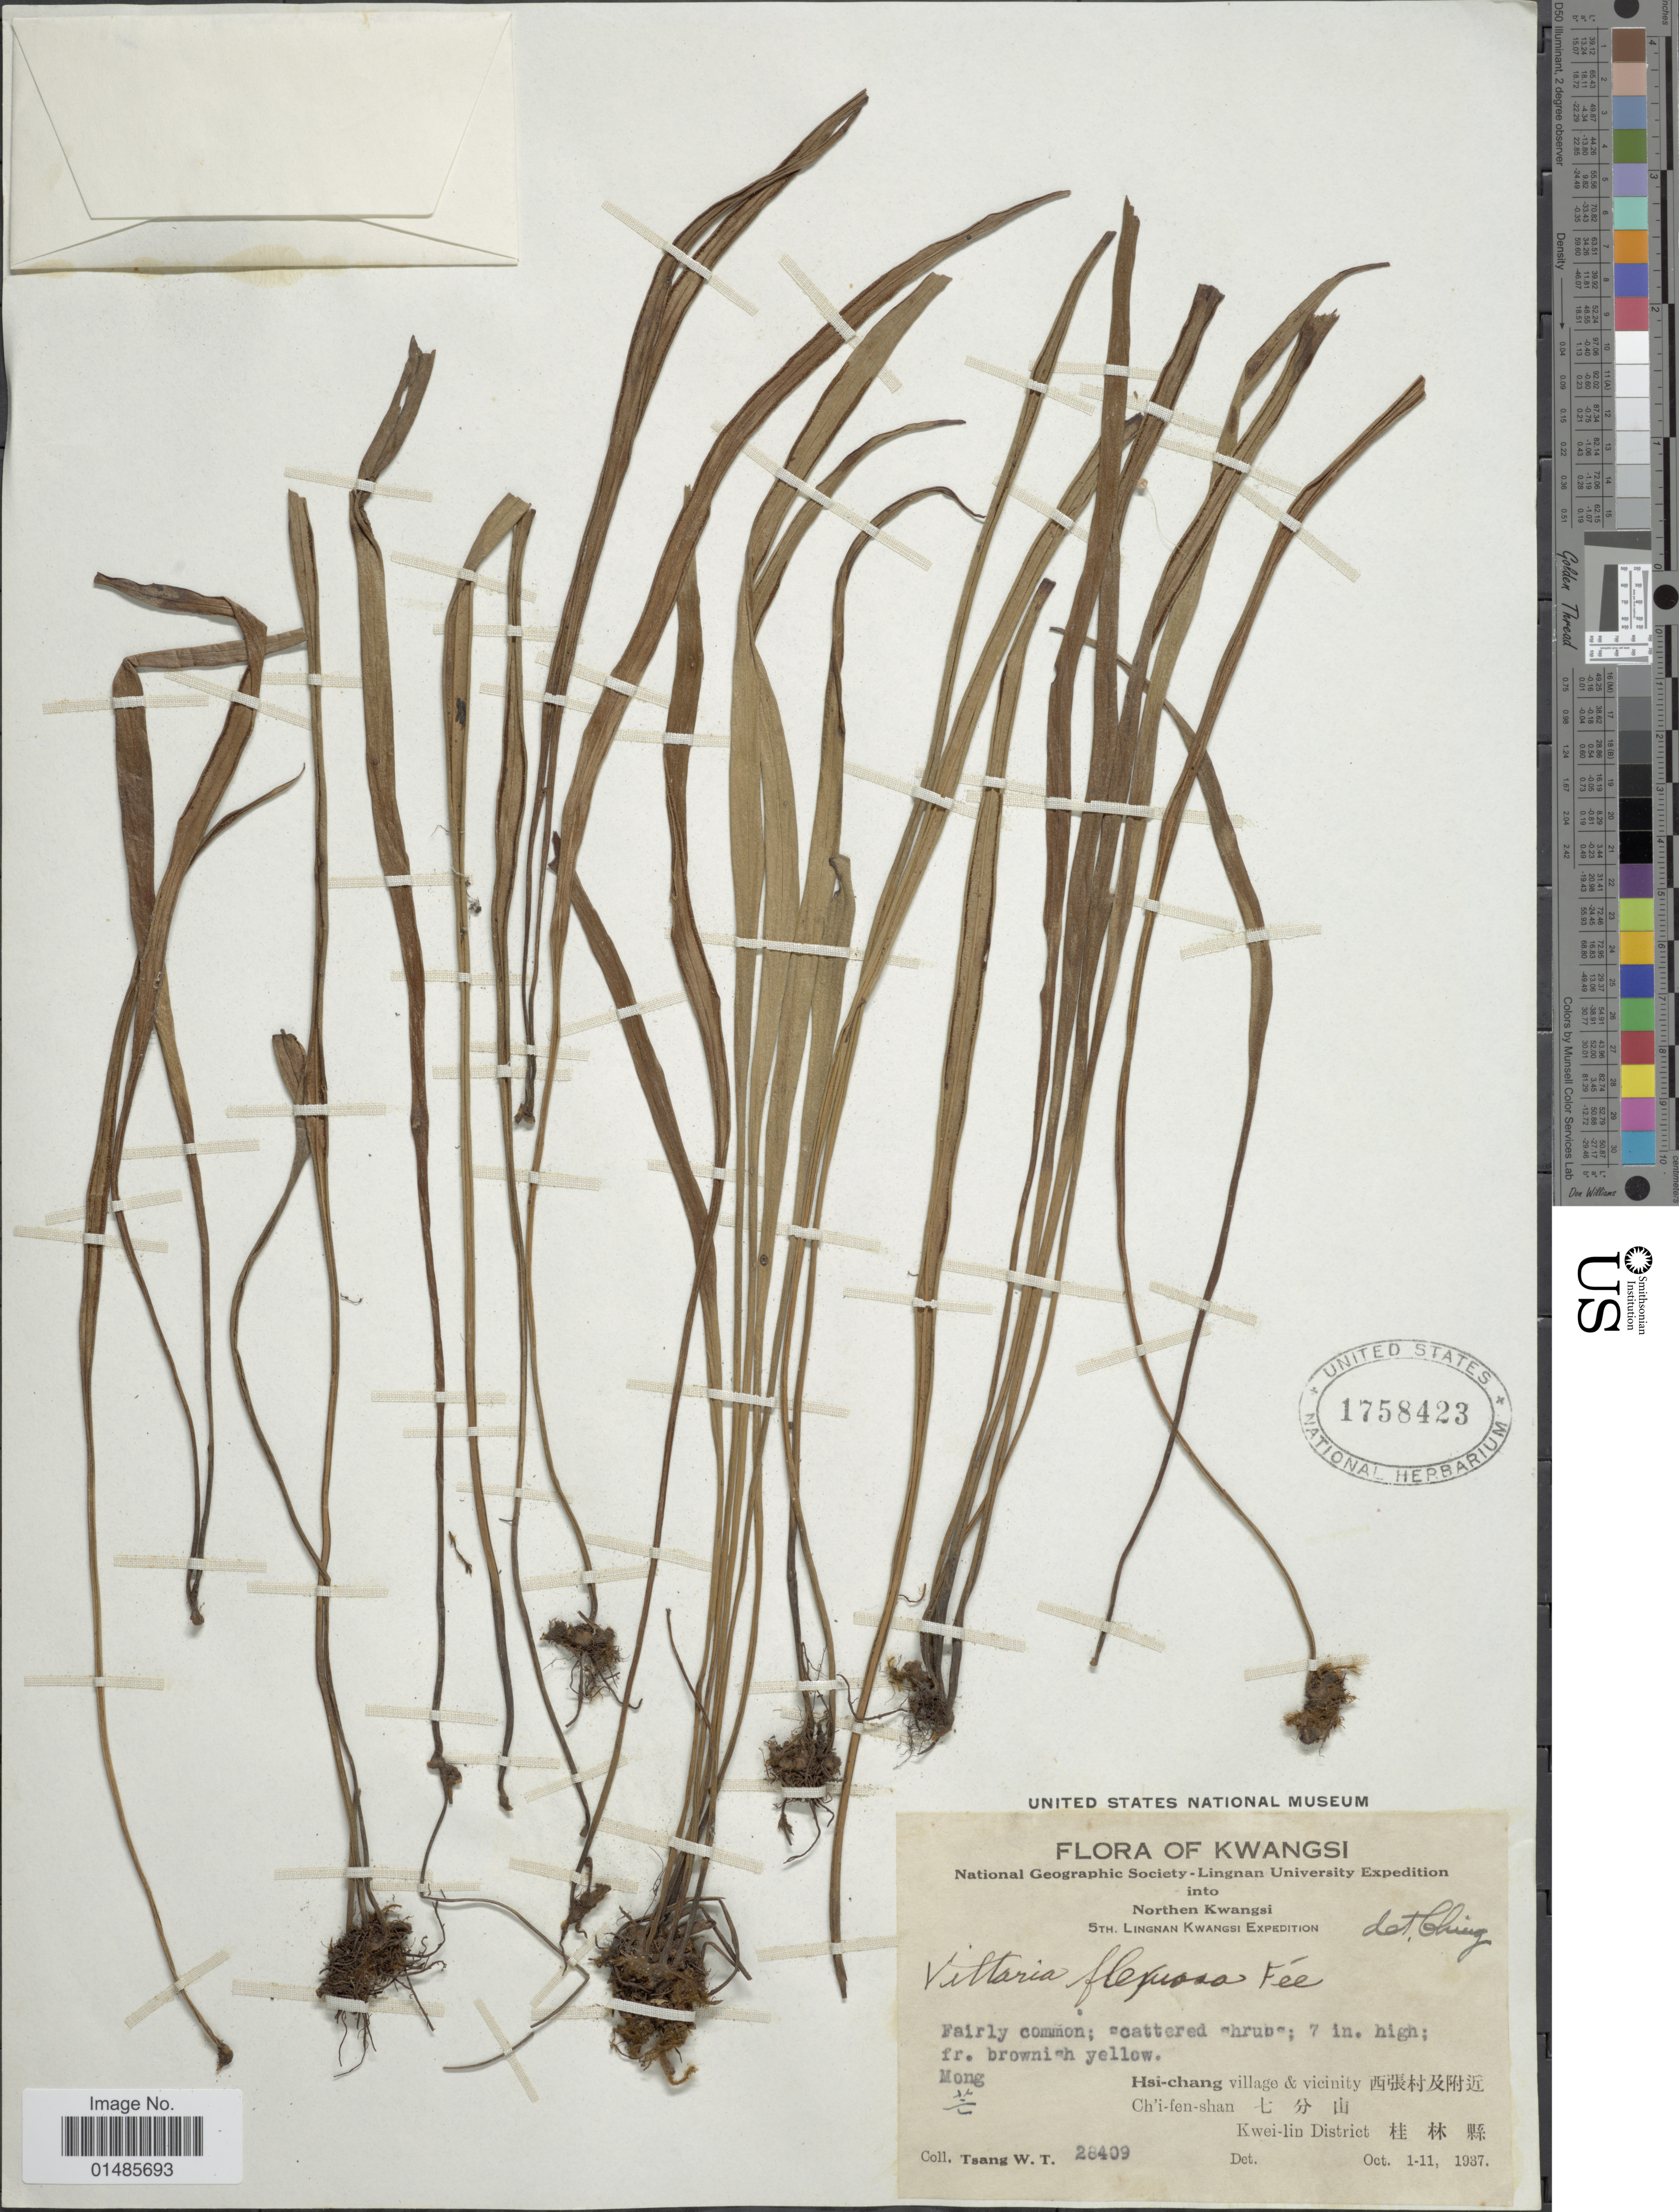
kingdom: Plantae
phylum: Tracheophyta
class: Polypodiopsida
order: Polypodiales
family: Pteridaceae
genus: Haplopteris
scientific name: Haplopteris flexuosa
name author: (Fée) E.H. Crane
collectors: W. T. Tsang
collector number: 28409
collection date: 1937-10-01/1937-10-11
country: China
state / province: Guangxi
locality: Kwangsi. Hsi-chang village & vicinity X. Ch'i-fen-shan X. Kwei-lin District X.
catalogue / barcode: US 1758423